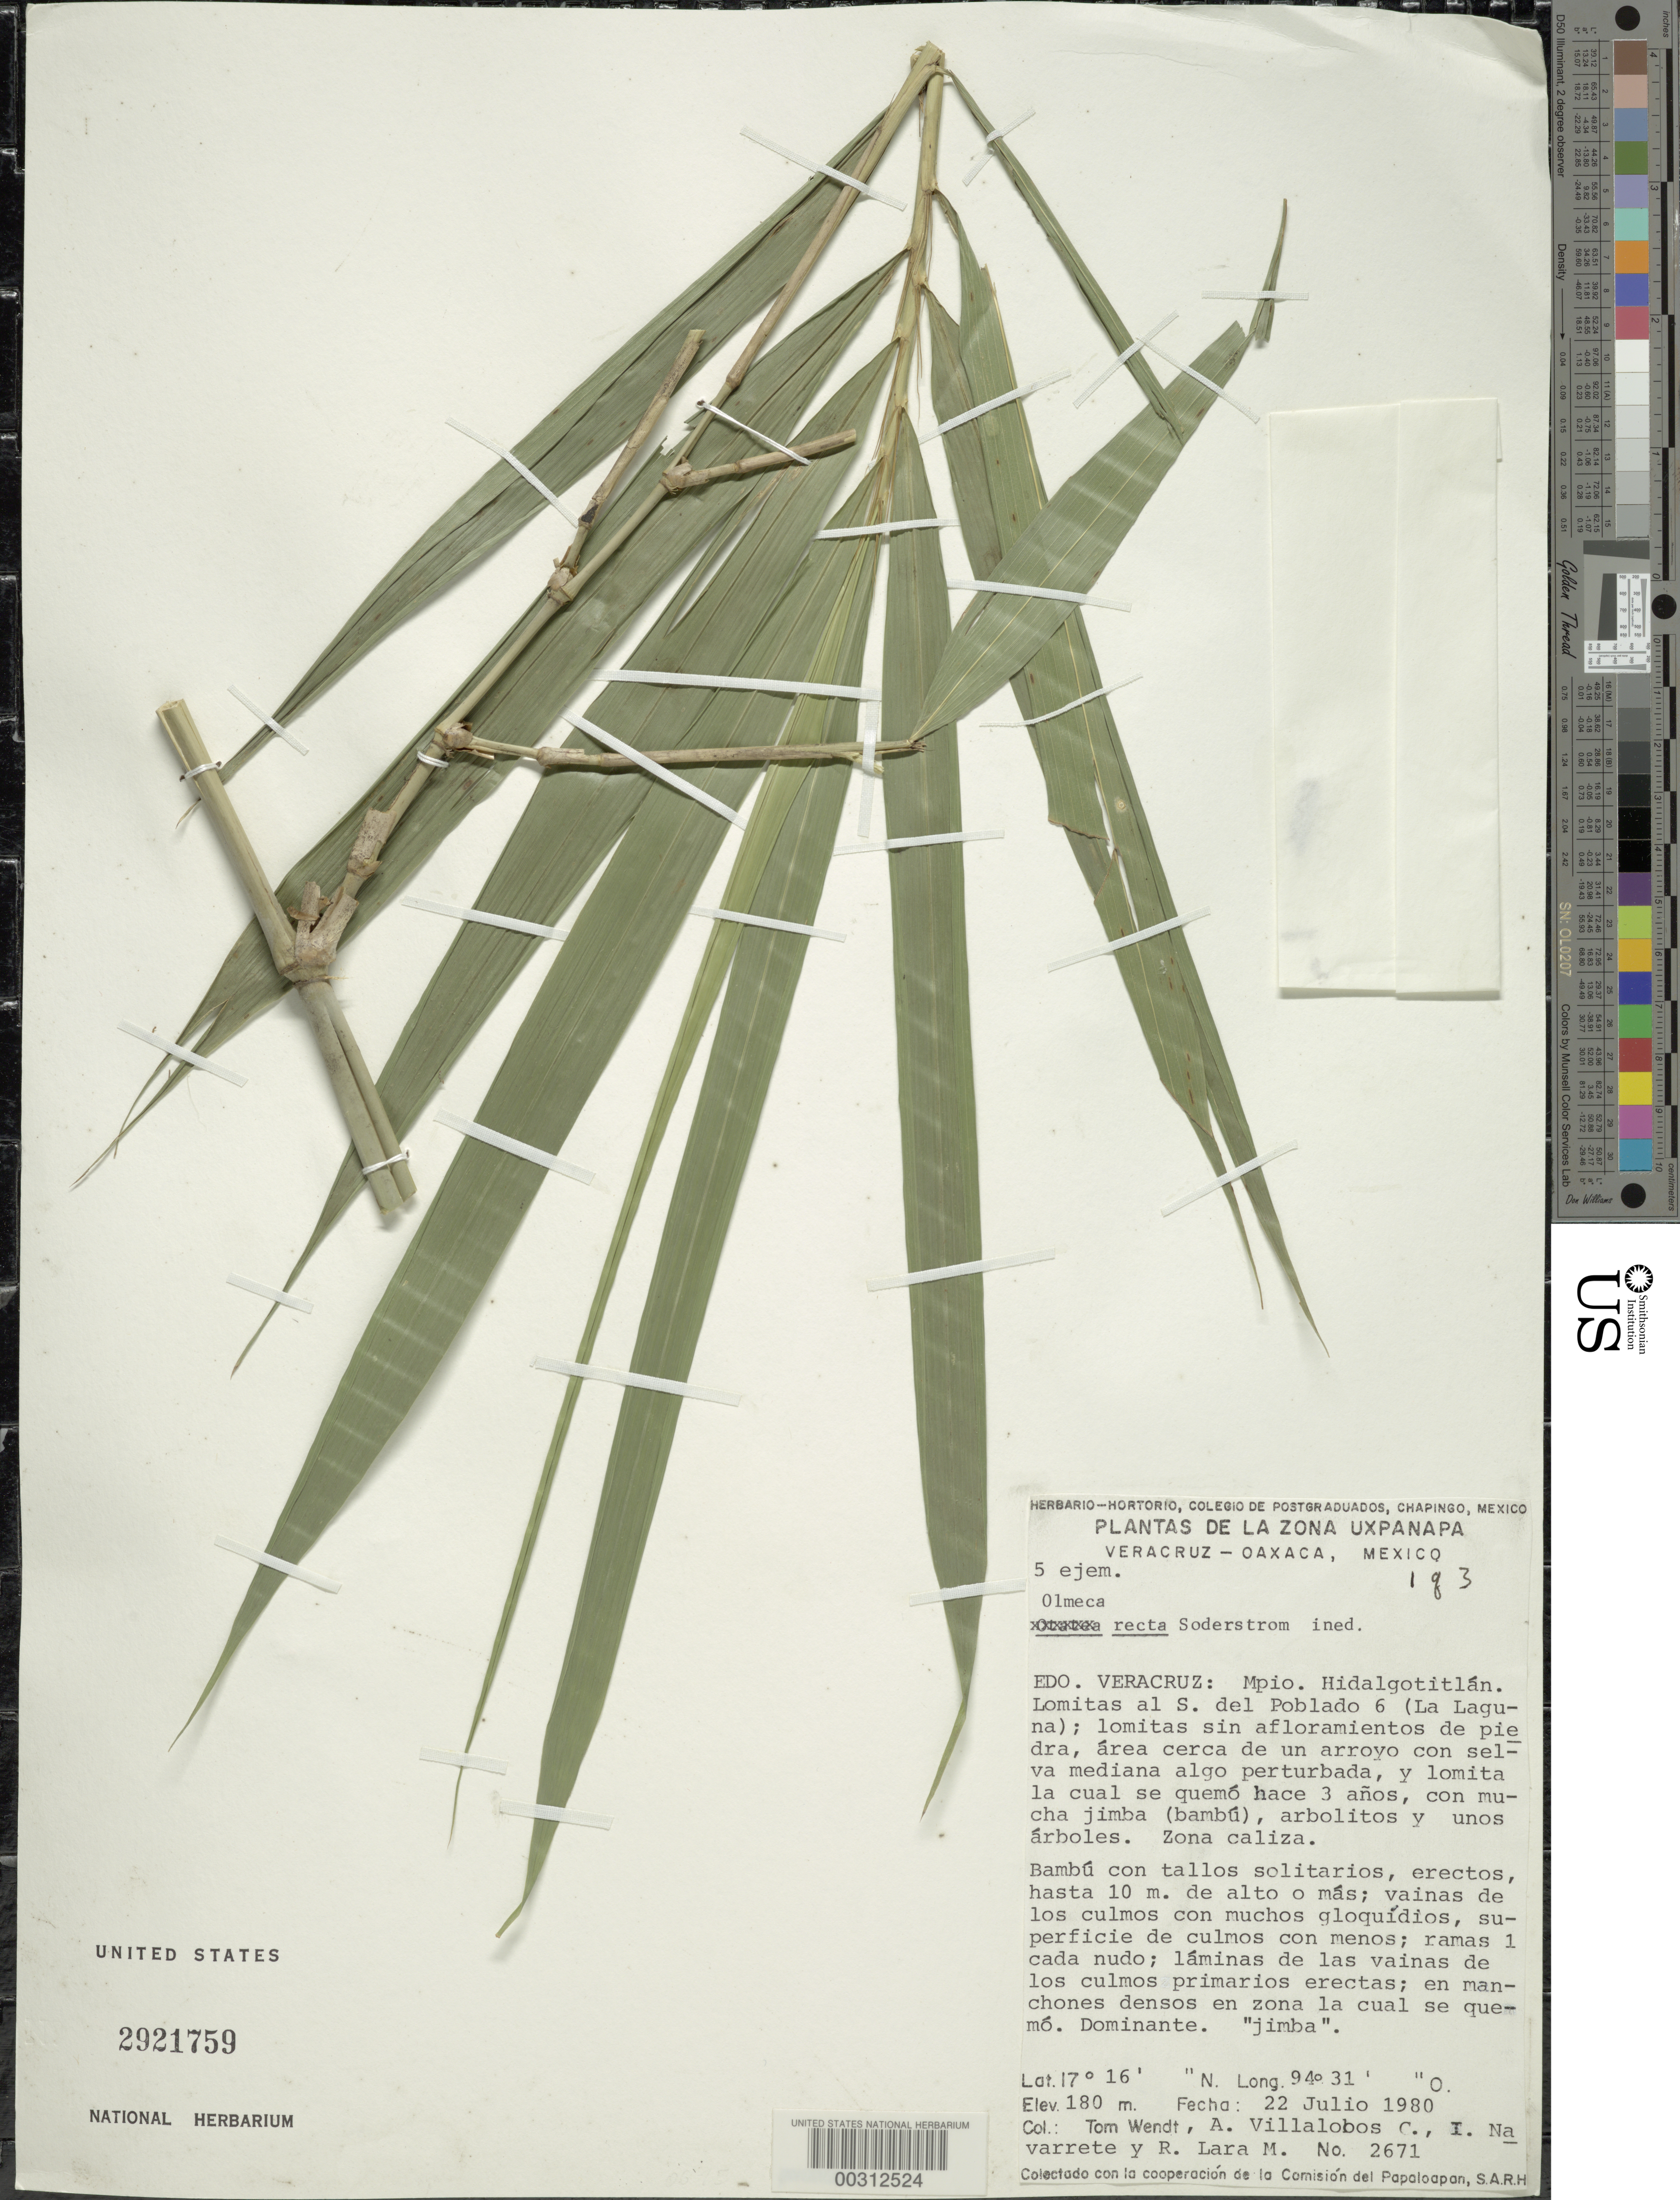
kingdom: Plantae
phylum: Tracheophyta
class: Liliopsida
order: Poales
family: Poaceae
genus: Olmeca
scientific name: Olmeca recta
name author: Soderstr.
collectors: T. L. Wendt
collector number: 2671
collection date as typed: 22 Jul 1980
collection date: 1980-07-22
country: Mexico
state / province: Veracruz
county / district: Hidalgotitlán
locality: Lomitas al s. del pablado 6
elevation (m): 180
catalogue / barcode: US 2921759